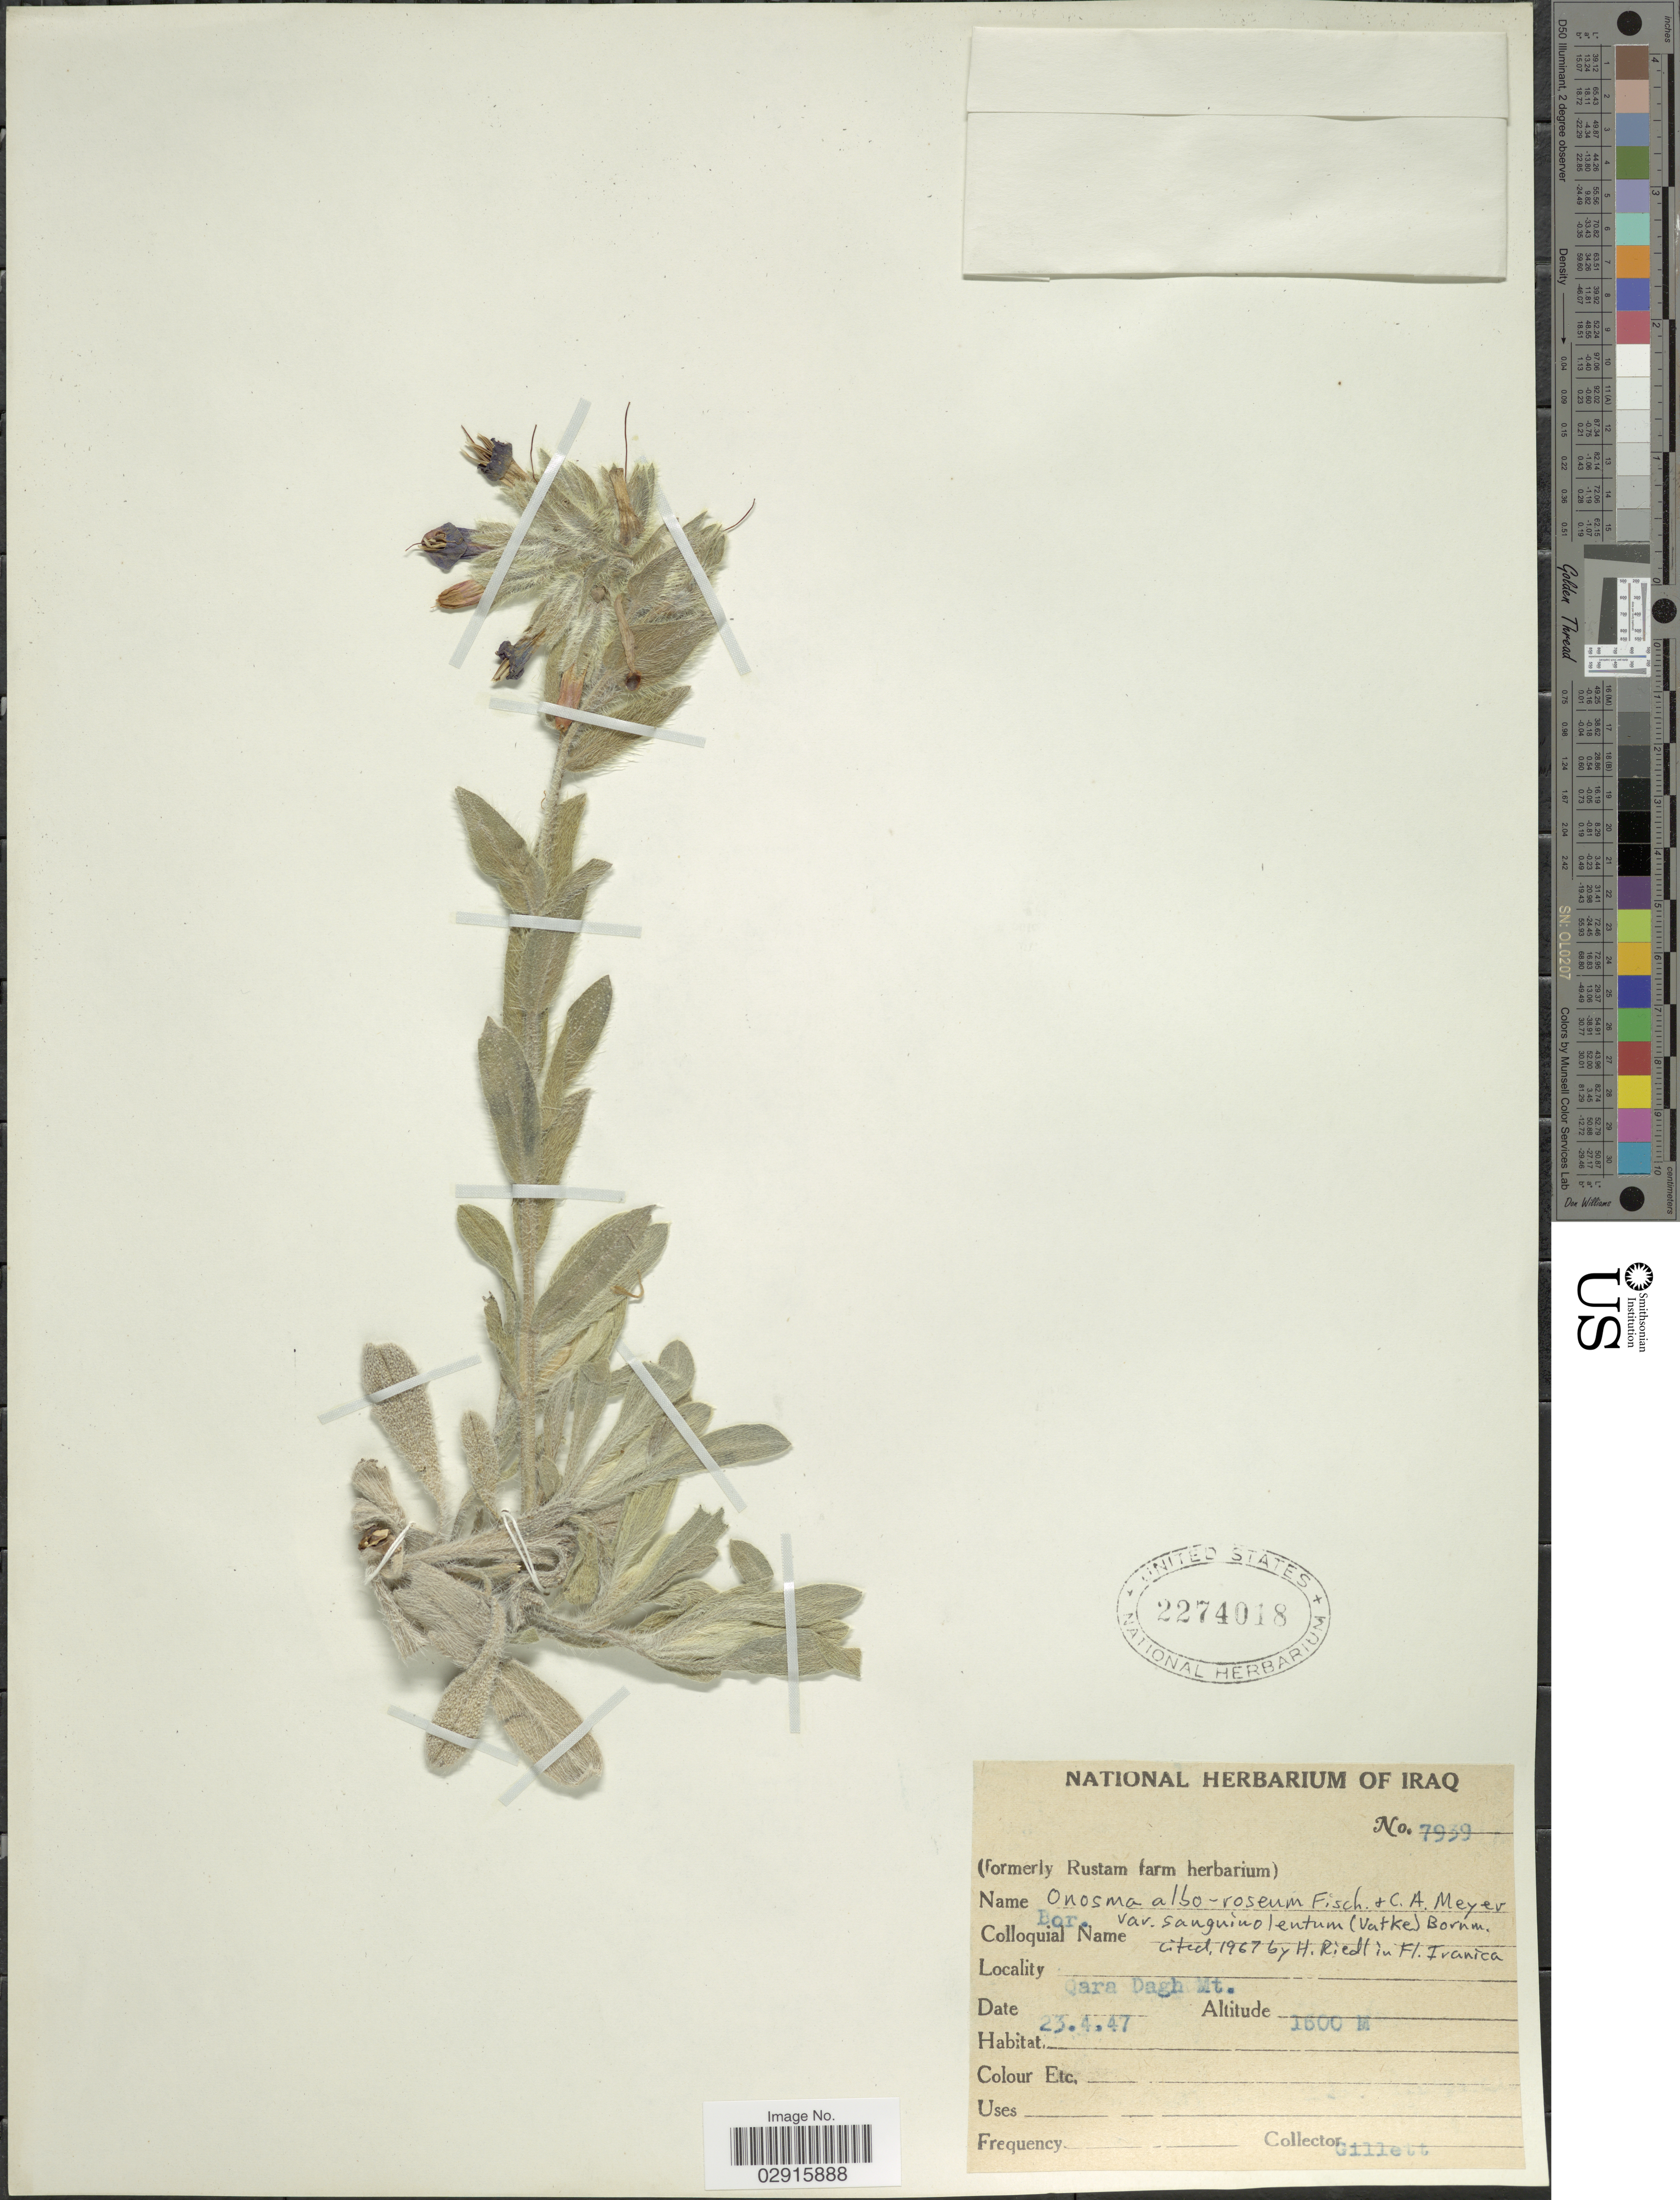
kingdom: Plantae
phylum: Tracheophyta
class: Magnoliopsida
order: Boraginales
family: Boraginaceae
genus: Onosma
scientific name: Onosma albo-roseum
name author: Fisch. & C.A. Mey.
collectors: Gillett, --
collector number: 7939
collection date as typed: Transcribed d/m/y: 23/4/47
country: Iran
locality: Qara Dagh Mt.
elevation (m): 1600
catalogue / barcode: US 2274018